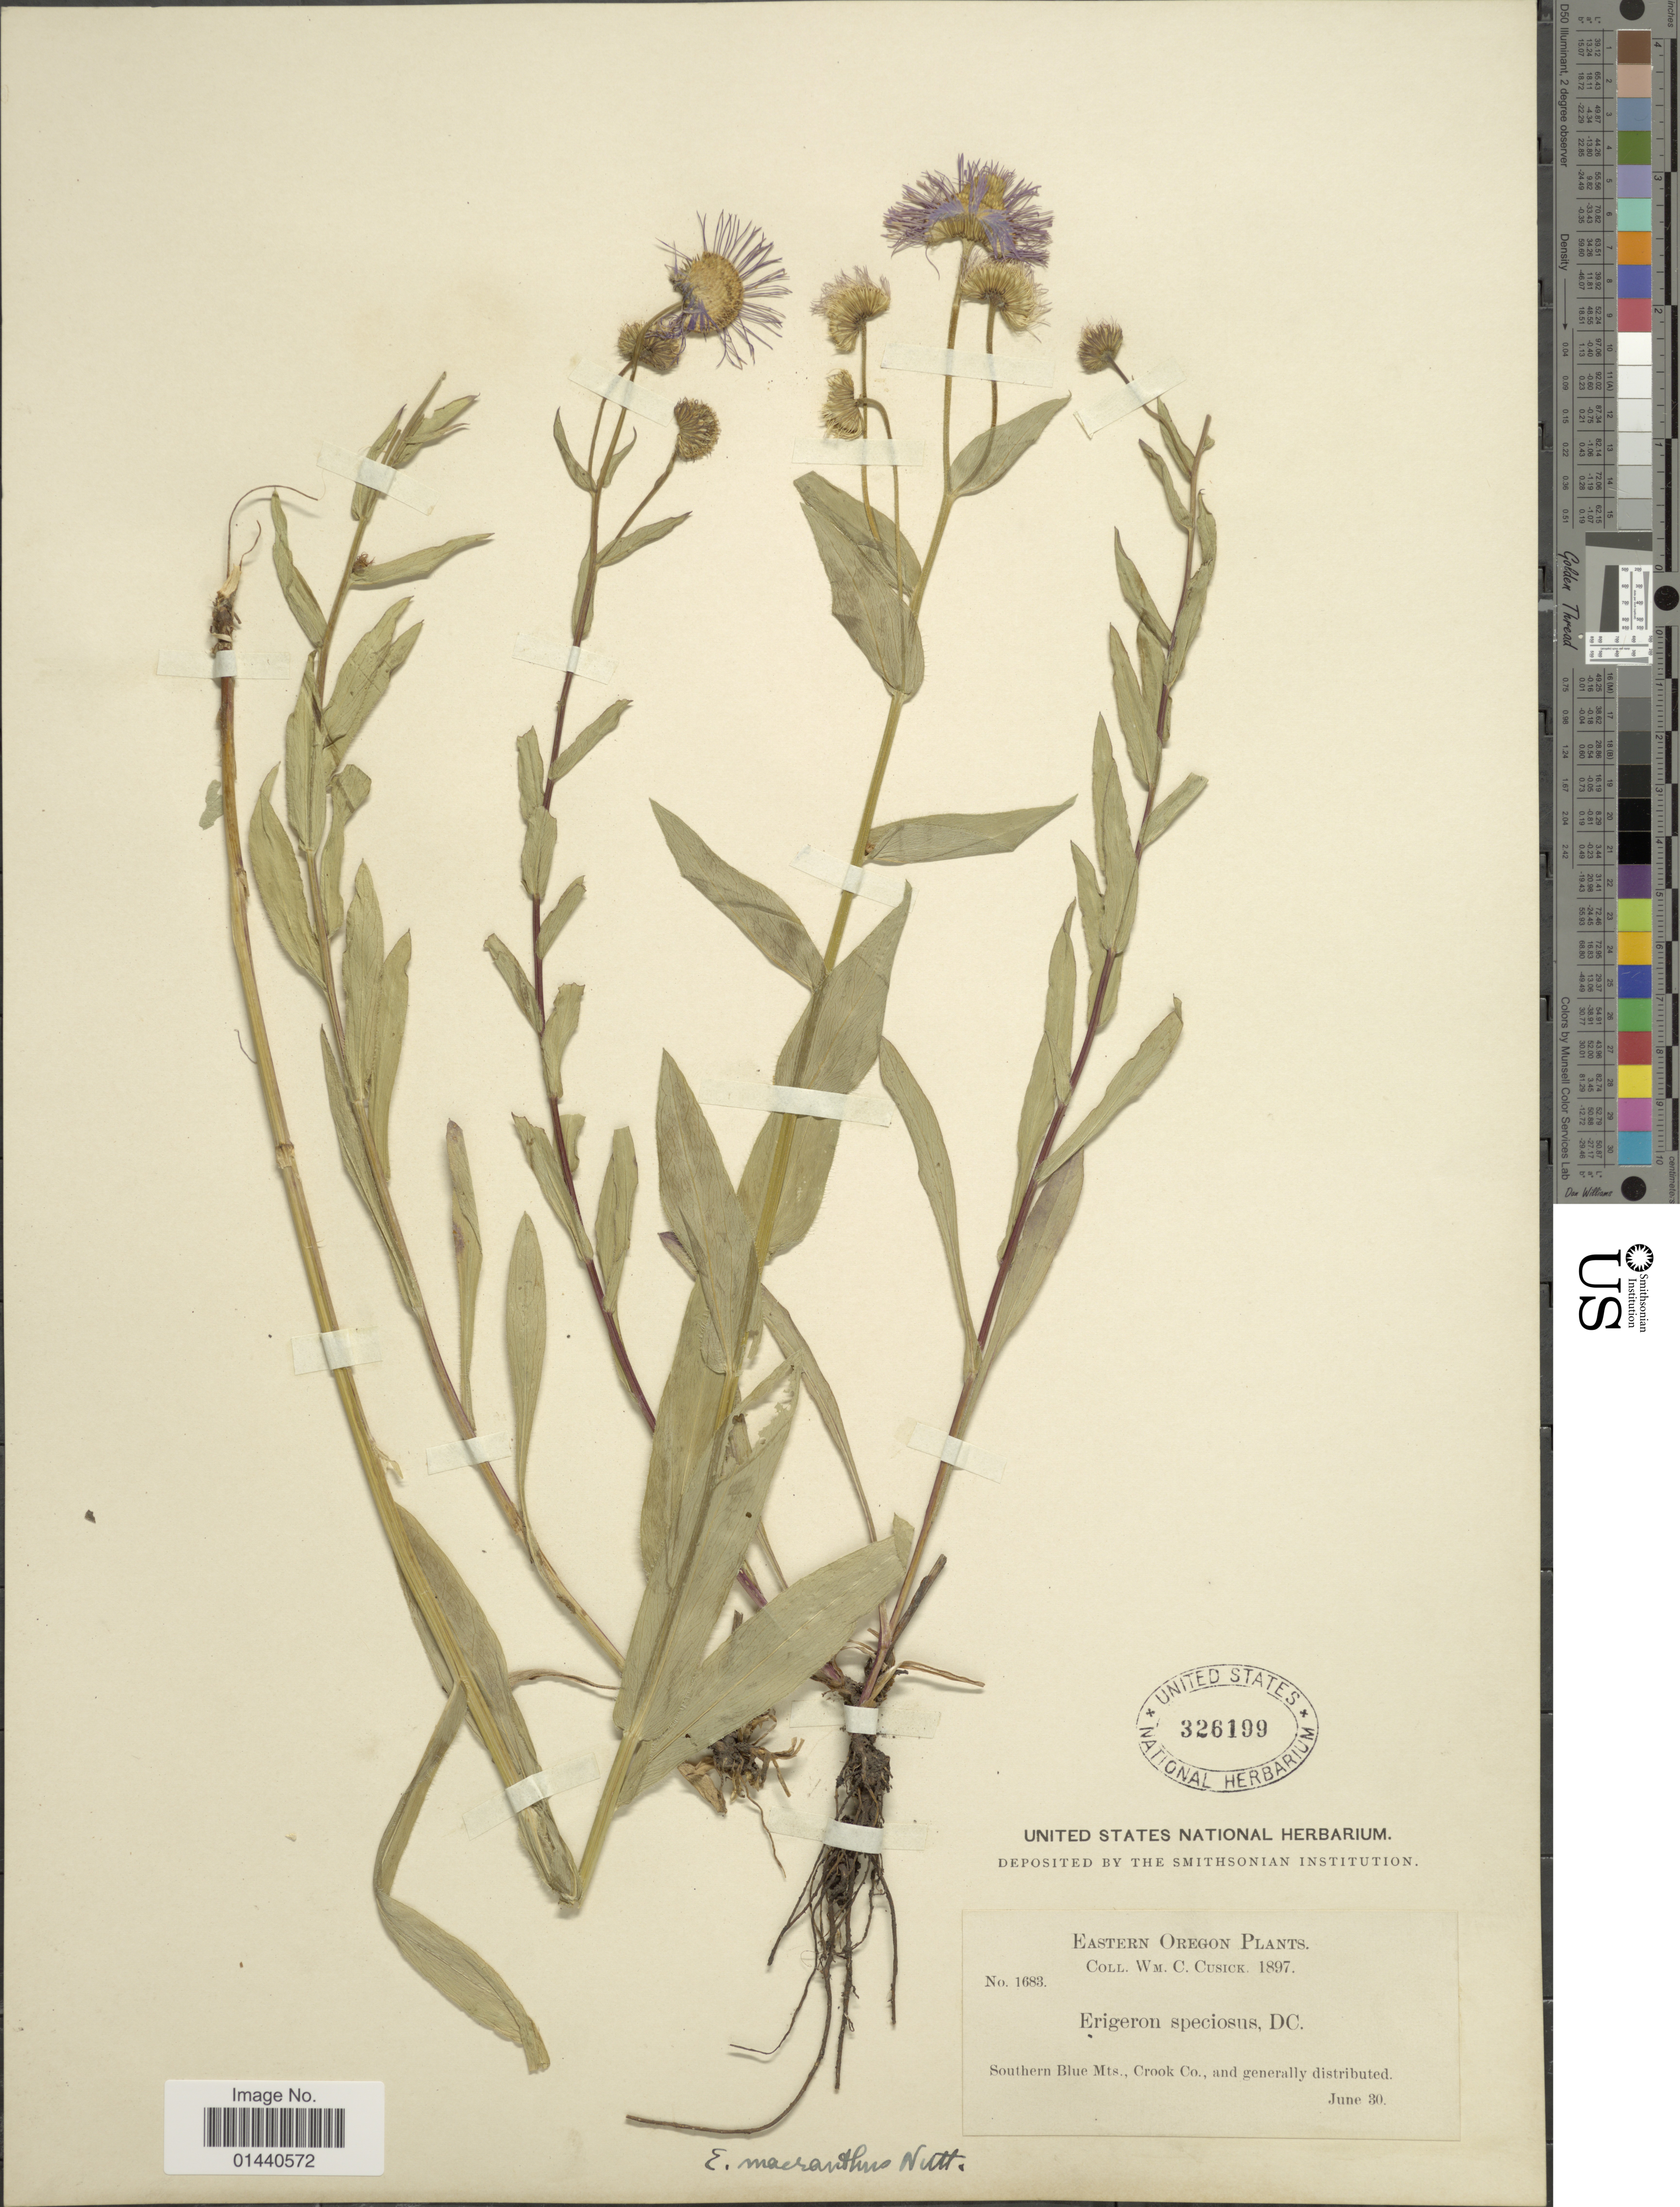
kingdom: Plantae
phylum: Tracheophyta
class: Magnoliopsida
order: Asterales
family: Asteraceae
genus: Erigeron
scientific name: Erigeron speciosus var. macranthus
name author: (Nutt.) Cronq.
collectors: W. C. Cusick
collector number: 1683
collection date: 1897-06-30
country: United States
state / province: Oregon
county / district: Crook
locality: Eastern Oregon. Southern Blue Mts., Crook Co.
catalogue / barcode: US 326199